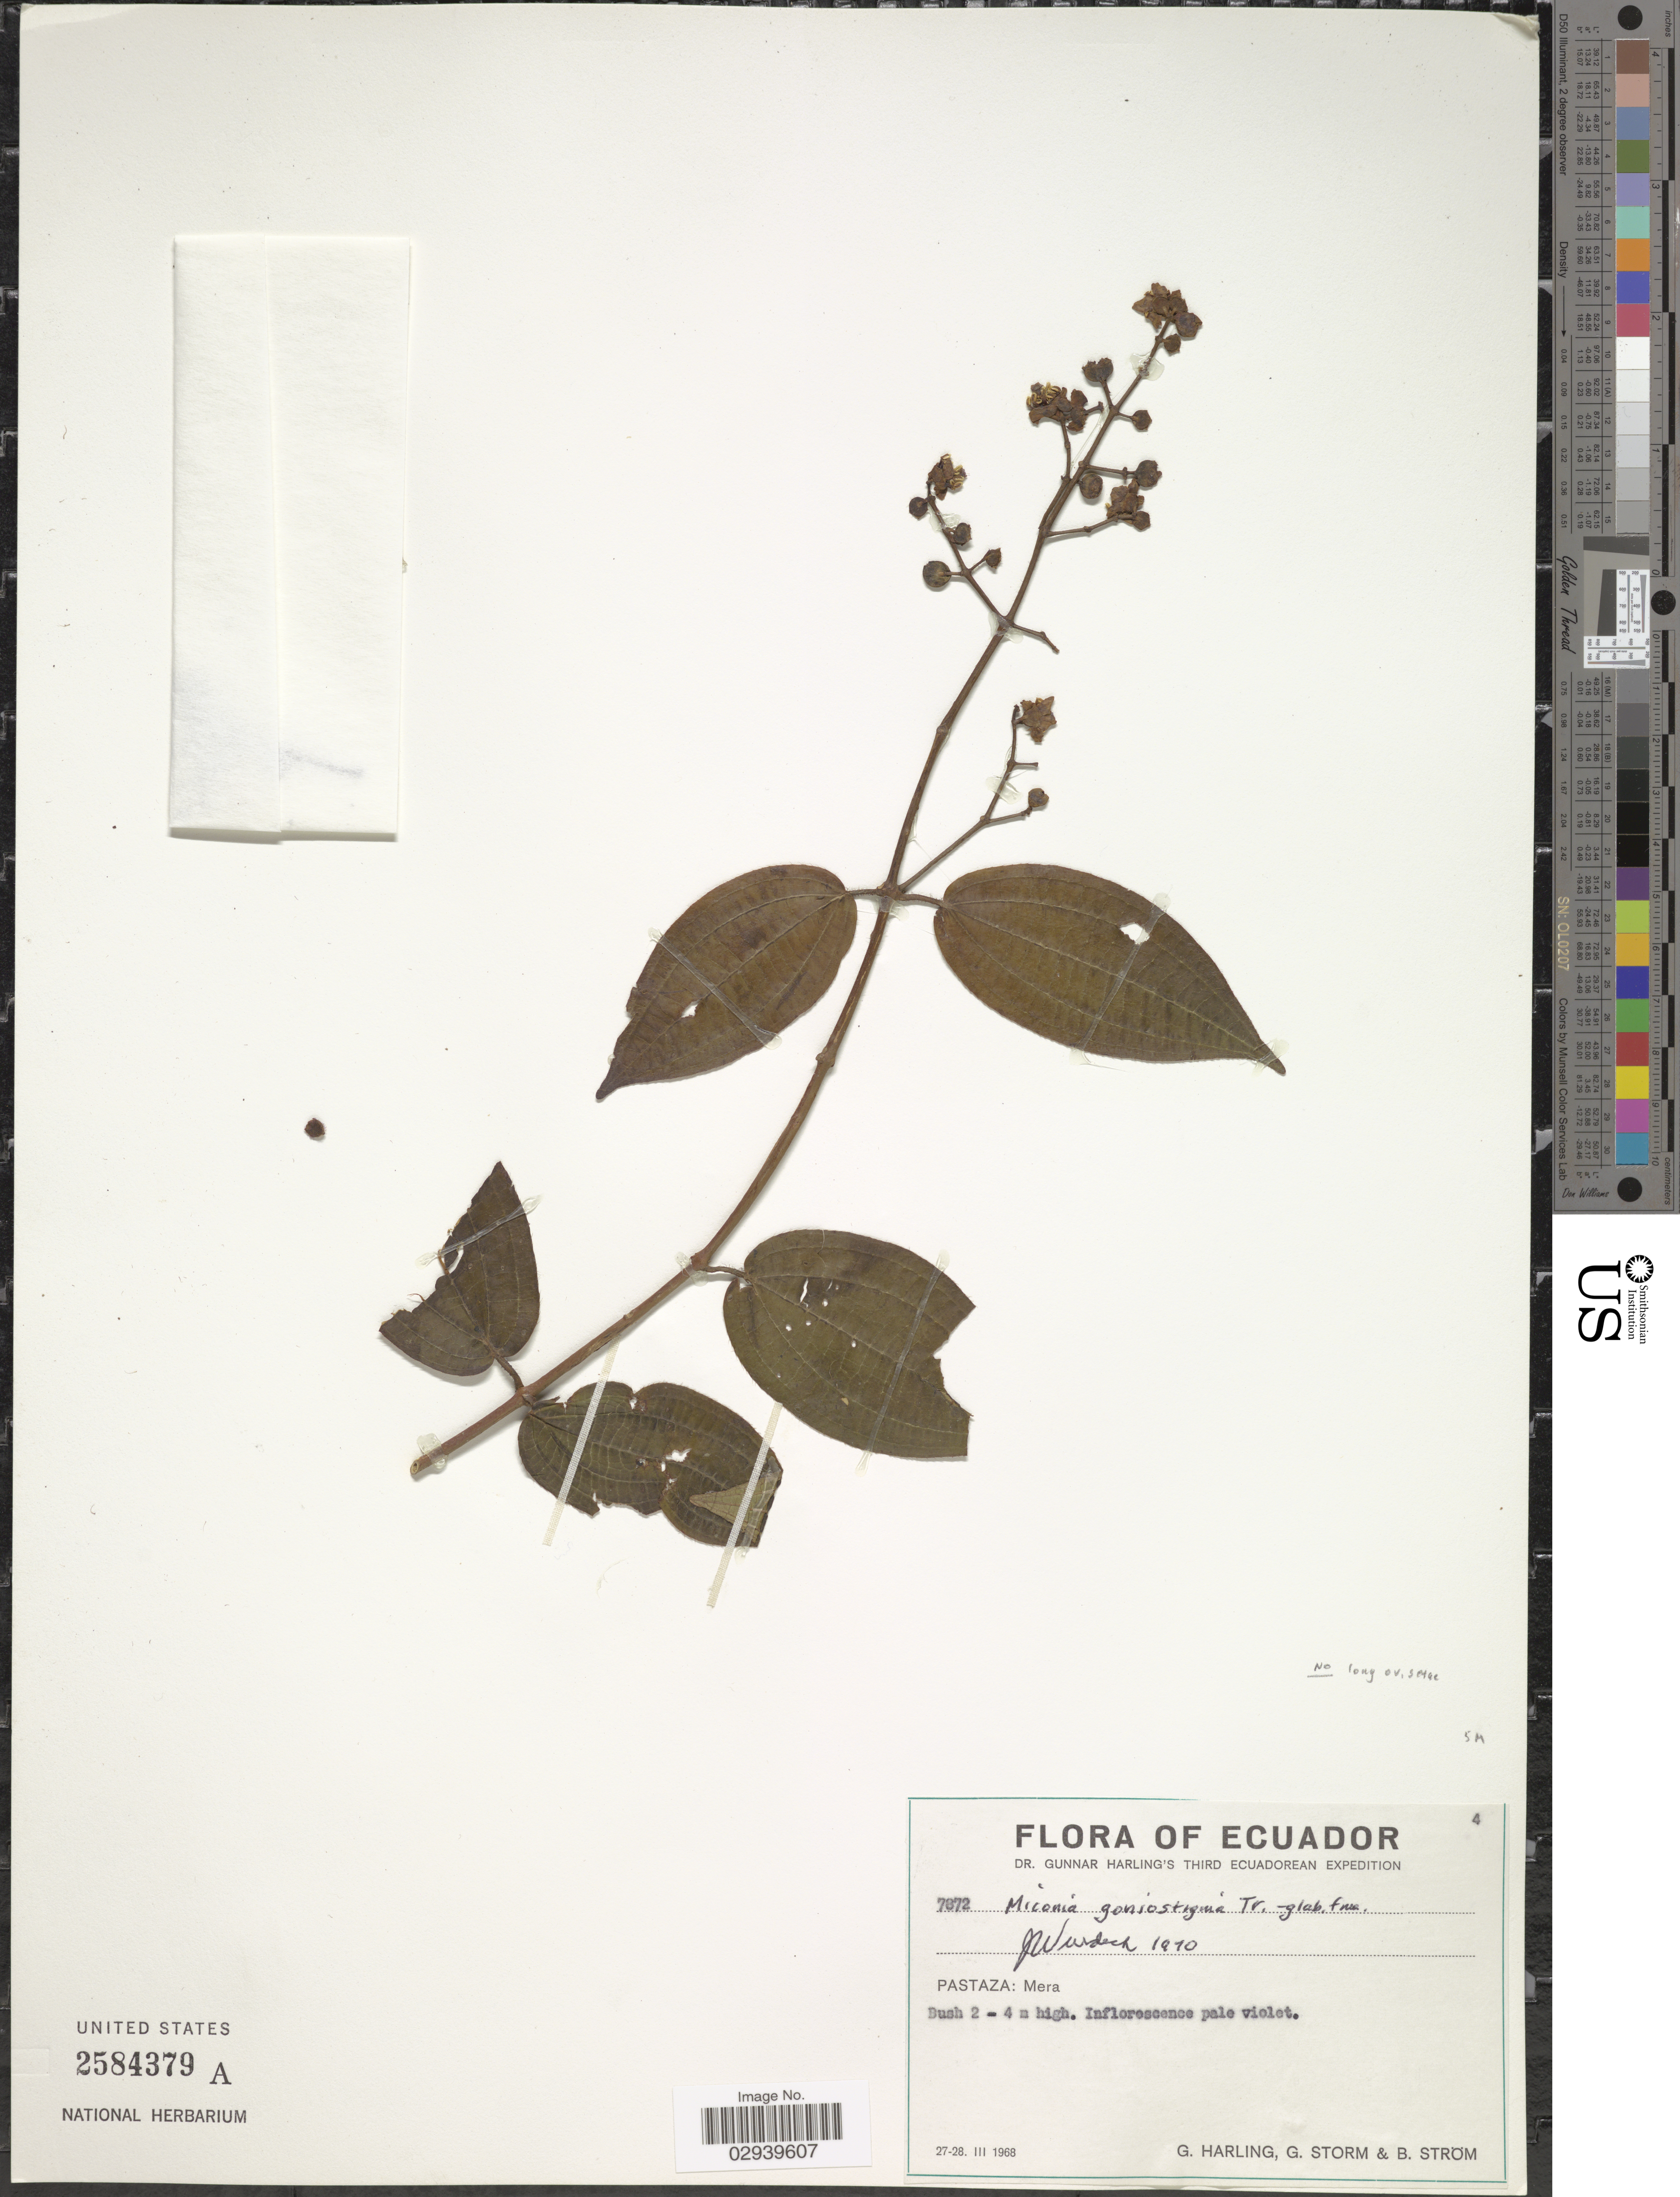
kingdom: Plantae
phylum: Tracheophyta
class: Magnoliopsida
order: Myrtales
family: Melastomataceae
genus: Miconia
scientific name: Miconia goniostigma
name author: Triana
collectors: G. Harling, G. Storm & B. Ström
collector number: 7872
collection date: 1968-03-27/1968-03-28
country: Ecuador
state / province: Pastaza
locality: Mera.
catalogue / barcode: US 2584379A